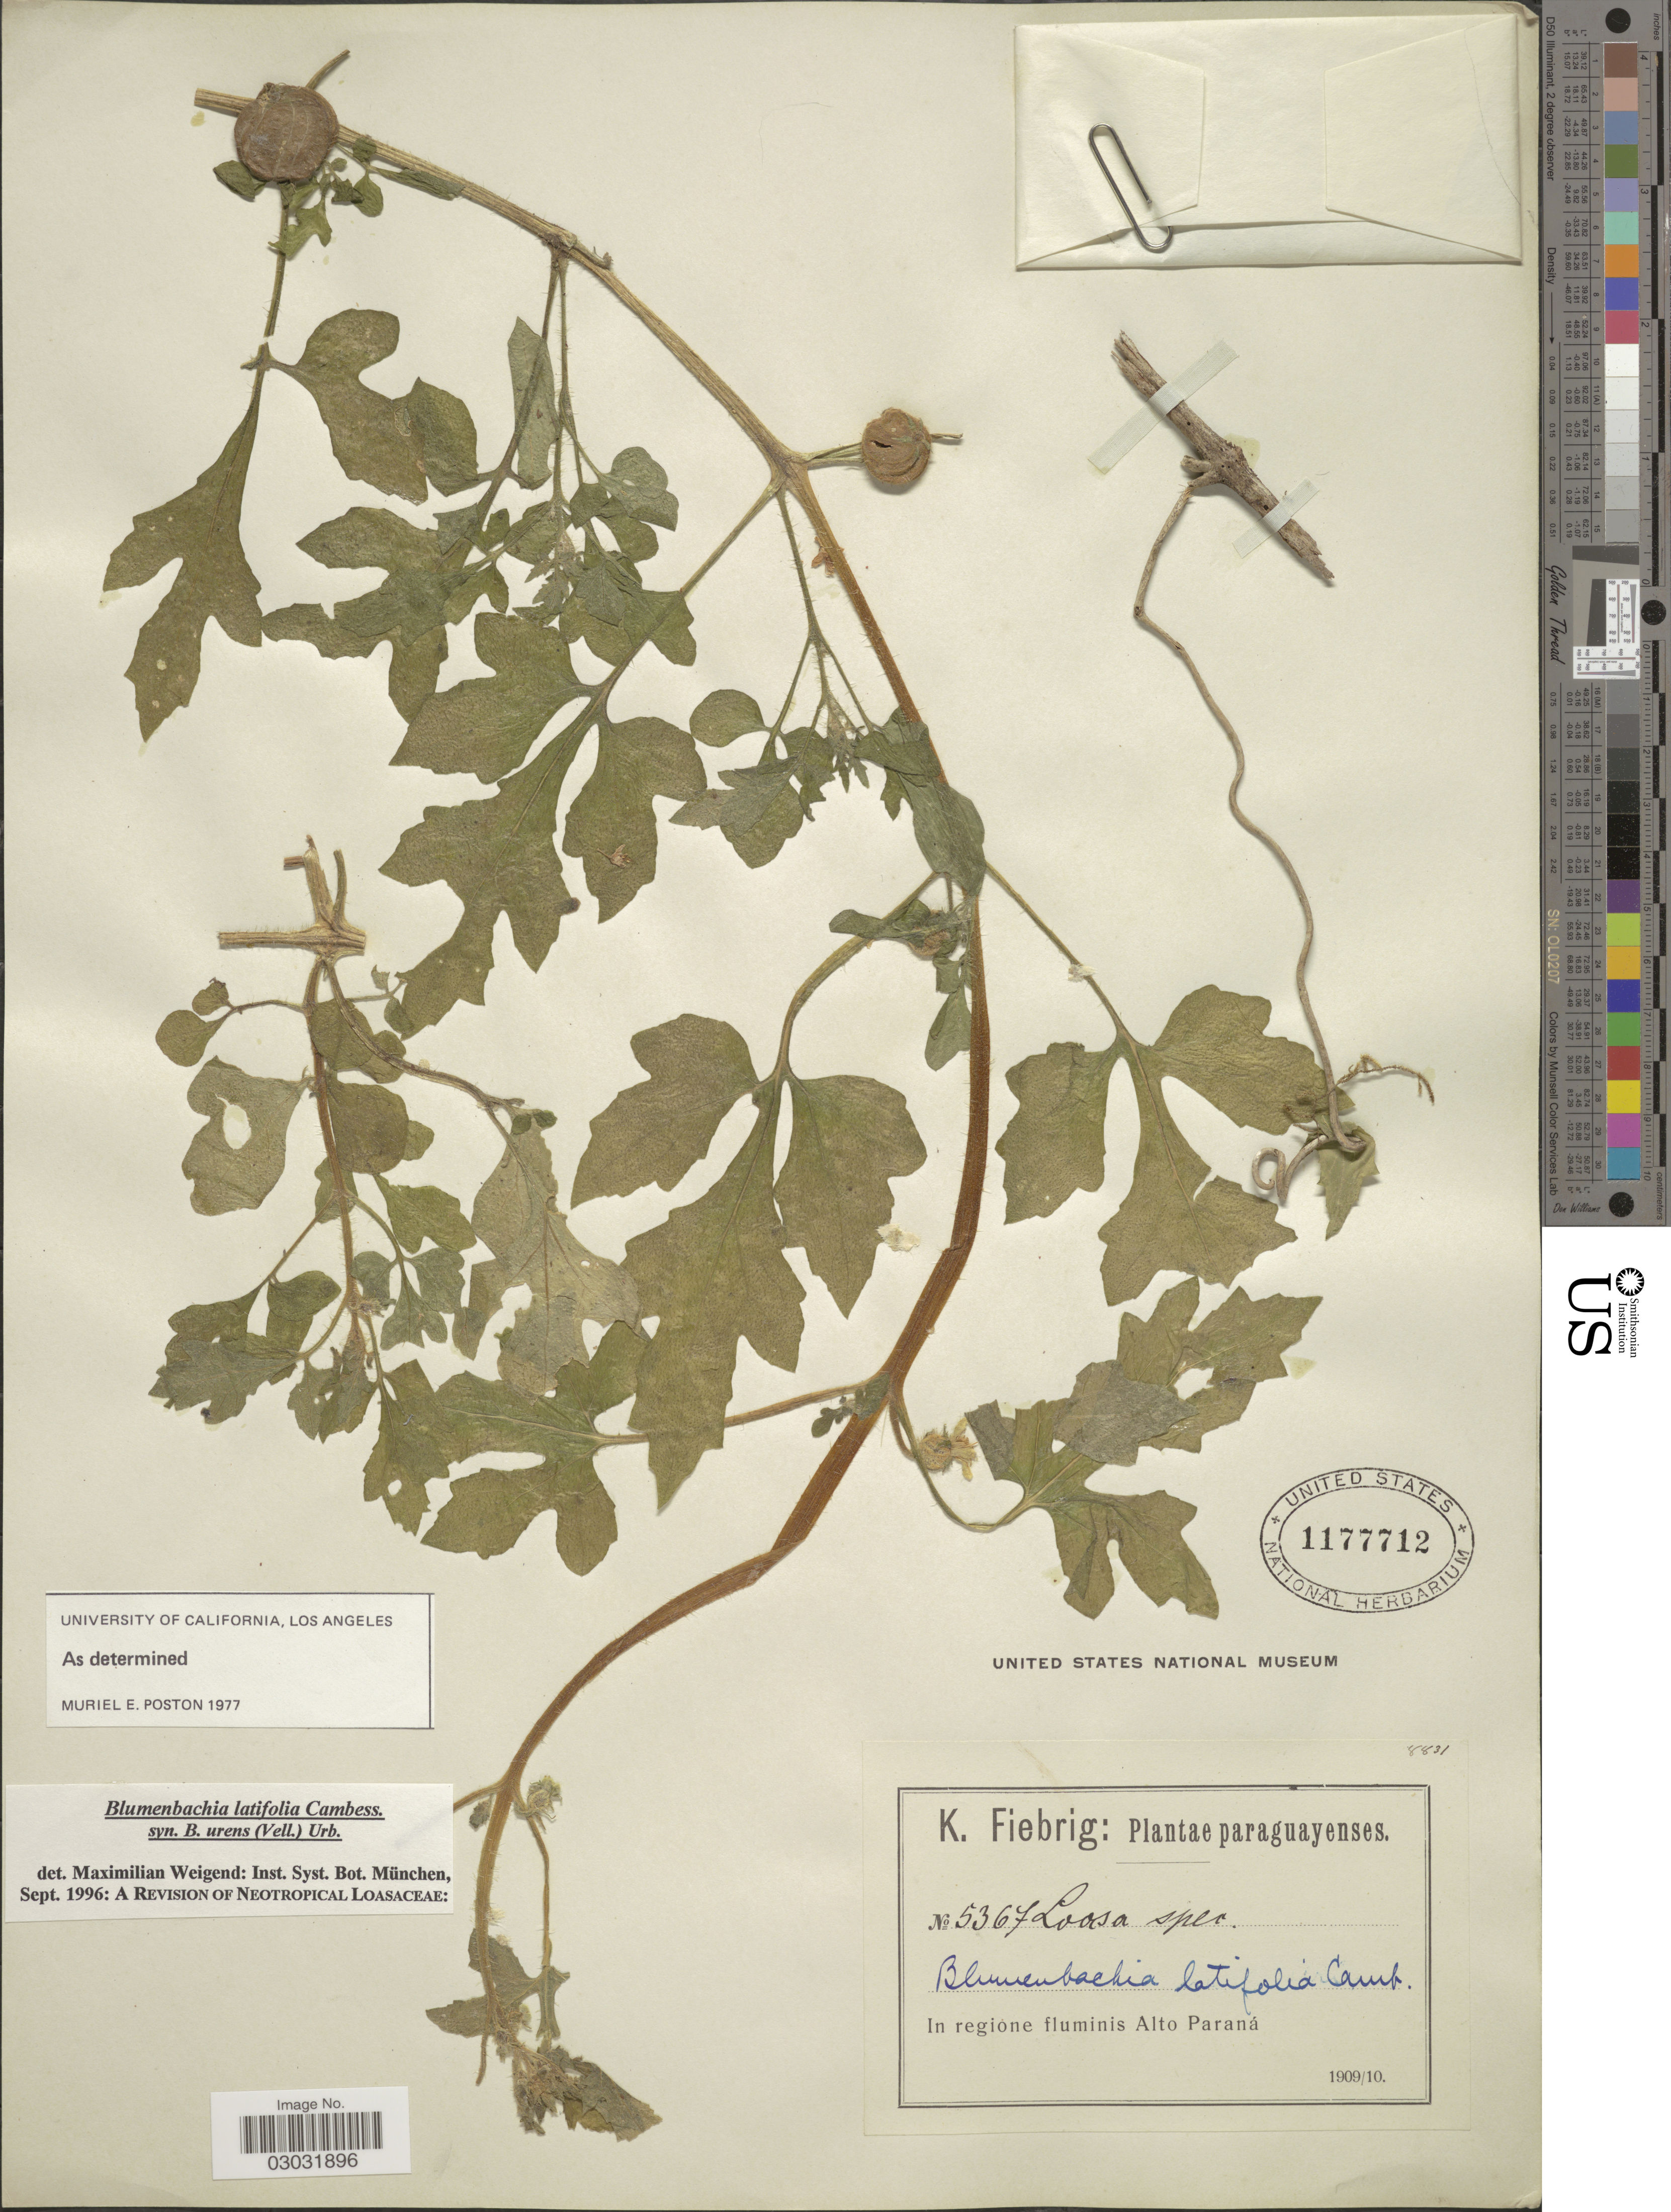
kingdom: Plantae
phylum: Tracheophyta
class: Magnoliopsida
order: Cornales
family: Loasaceae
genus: Blumenbachia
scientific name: Blumenbachia latifolia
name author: Cambess.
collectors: K. Fiebrig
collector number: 5367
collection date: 1909/1910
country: Paraguay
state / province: Alto Parana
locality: In regione fluminis Alto Paraná.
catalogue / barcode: US 1177712